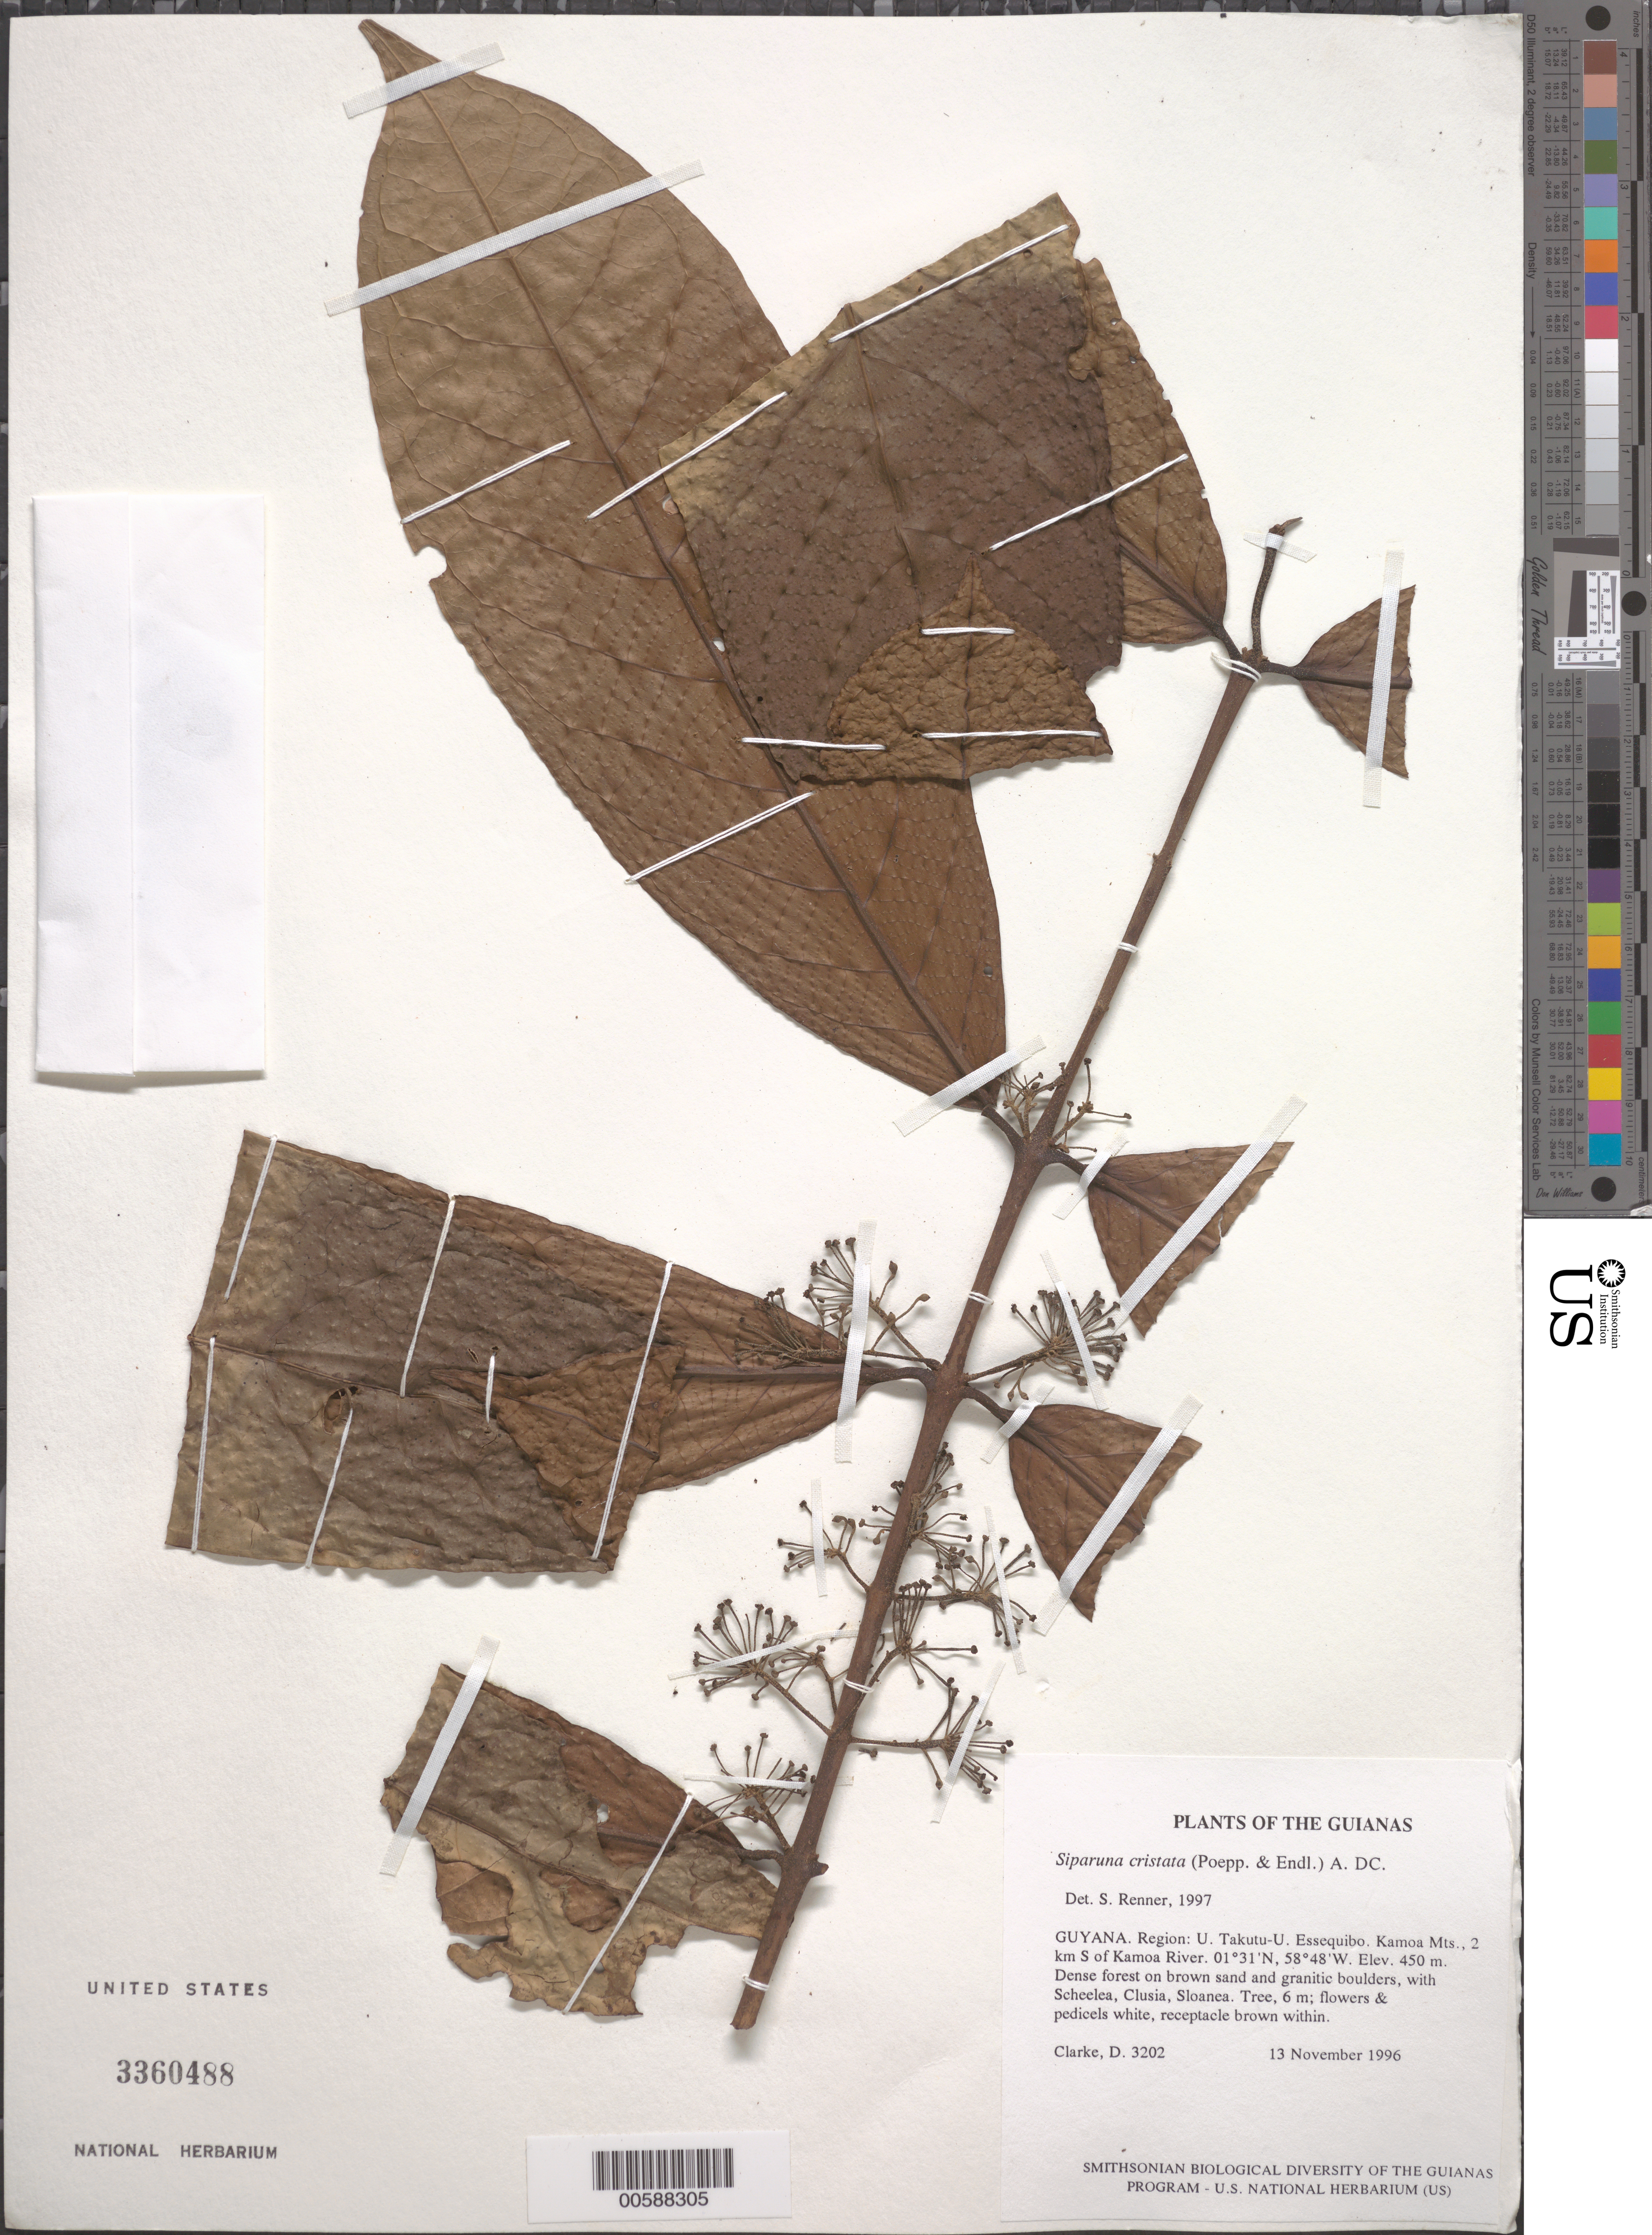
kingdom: Plantae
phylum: Tracheophyta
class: Magnoliopsida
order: Laurales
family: Siparunaceae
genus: Siparuna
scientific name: Siparuna cristata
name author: (Poepp. & Endl.) A. DC.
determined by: Renner, S. S.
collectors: H. D. Clarke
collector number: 3202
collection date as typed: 13 November 1996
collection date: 1996-11-13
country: Guyana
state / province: U. Takutu-U. Essequibo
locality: Kamoa Mts., 2 km S of Kamoa River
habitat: Dense forest on brown sand and granitic boulders, with Scheelea, Clusia, Sloanea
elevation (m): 450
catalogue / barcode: US 3360488